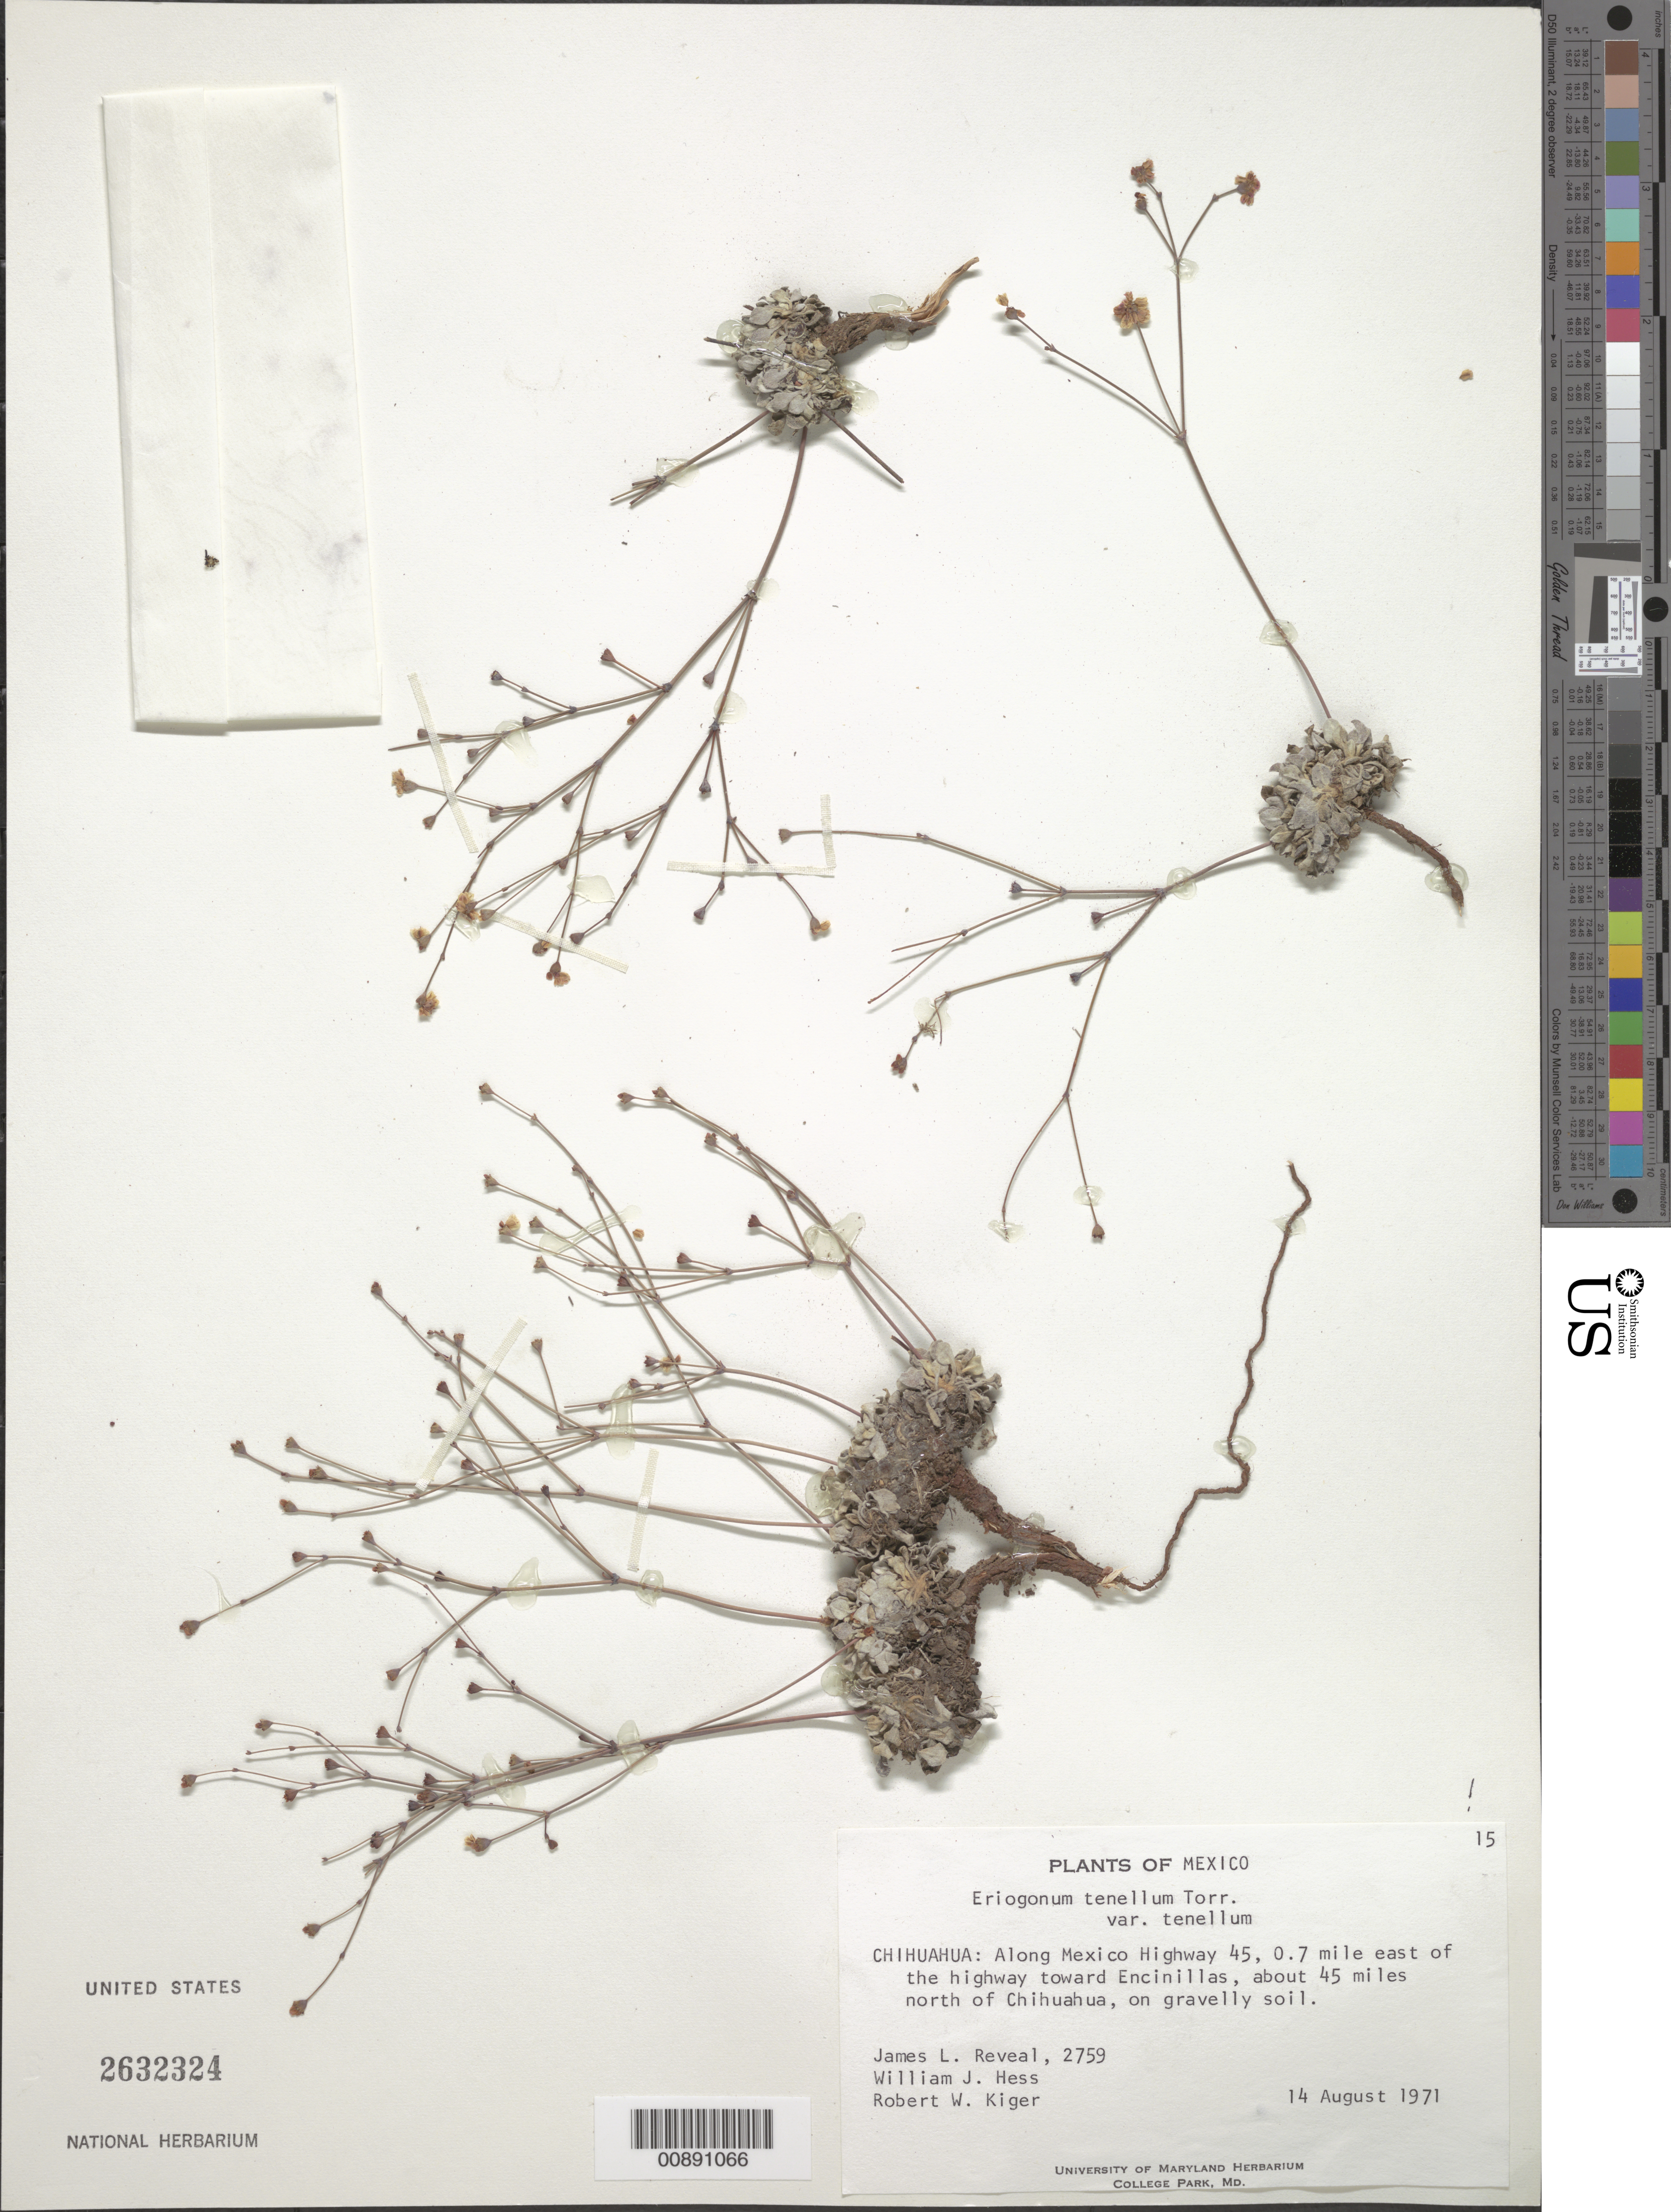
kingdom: Plantae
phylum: Tracheophyta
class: Magnoliopsida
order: Caryophyllales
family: Polygonaceae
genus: Eriogonum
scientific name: Eriogonum tenellum var. tenellum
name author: Torr.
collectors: J. L. Reveal, W. Hess & R. Kiger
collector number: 2759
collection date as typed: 14 Aug 1971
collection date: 1971-08-14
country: Mexico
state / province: Chihuahua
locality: Along Mexico Highway 45, 0.7 mile east of the highway toward Encinillas, about 45 miles north of Chihuahua.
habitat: On gravelly soil.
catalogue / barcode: US 2632324